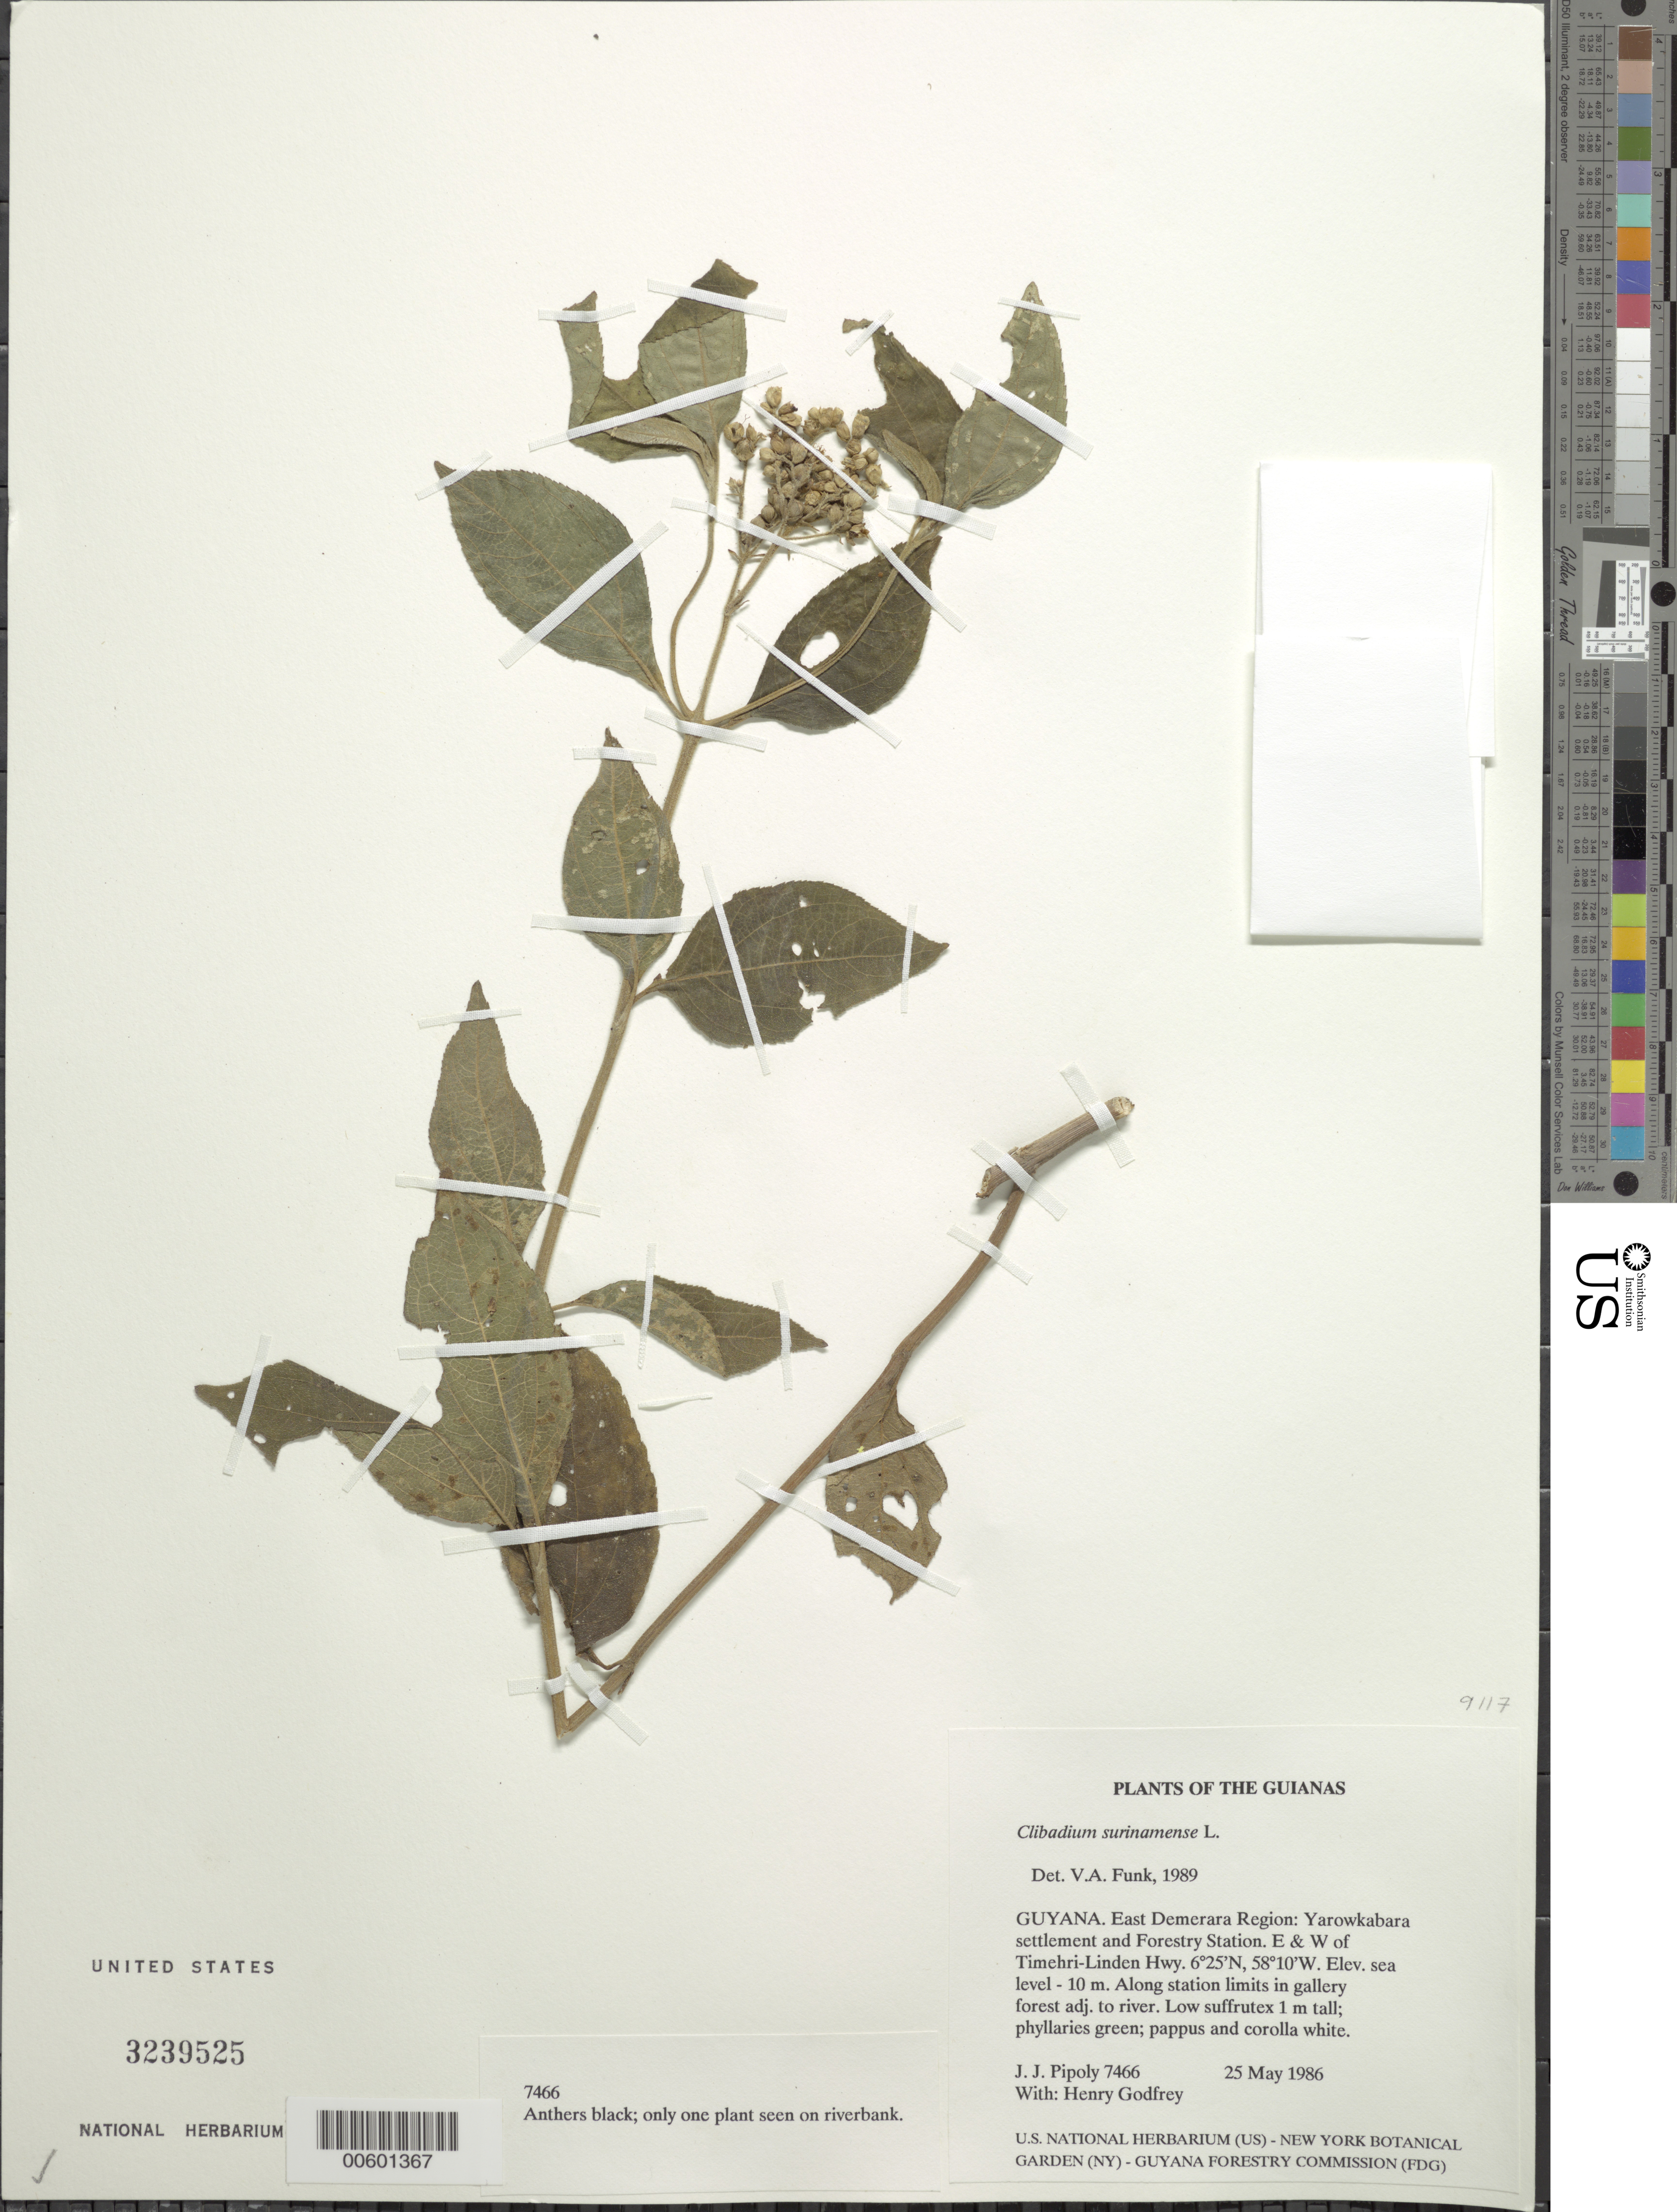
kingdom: Plantae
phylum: Tracheophyta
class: Magnoliopsida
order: Asterales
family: Asteraceae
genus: Clibadium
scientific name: Clibadium surinamense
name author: L.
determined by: Funk, Vicki A., (BOT), Smithsonian Institution - National Museum of Natural History (UNITED STATES)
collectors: J. J. Pipoly & H. Godfrey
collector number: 7466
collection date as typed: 25 May 1986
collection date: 1986-05-25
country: Guyana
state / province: Demerara-Mahaica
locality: Yarowkabra settlement and Forestry Station. E & W of Timehri-Linden Hwy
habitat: Along station limits in gallery forest adj. to river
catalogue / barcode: US 3239525